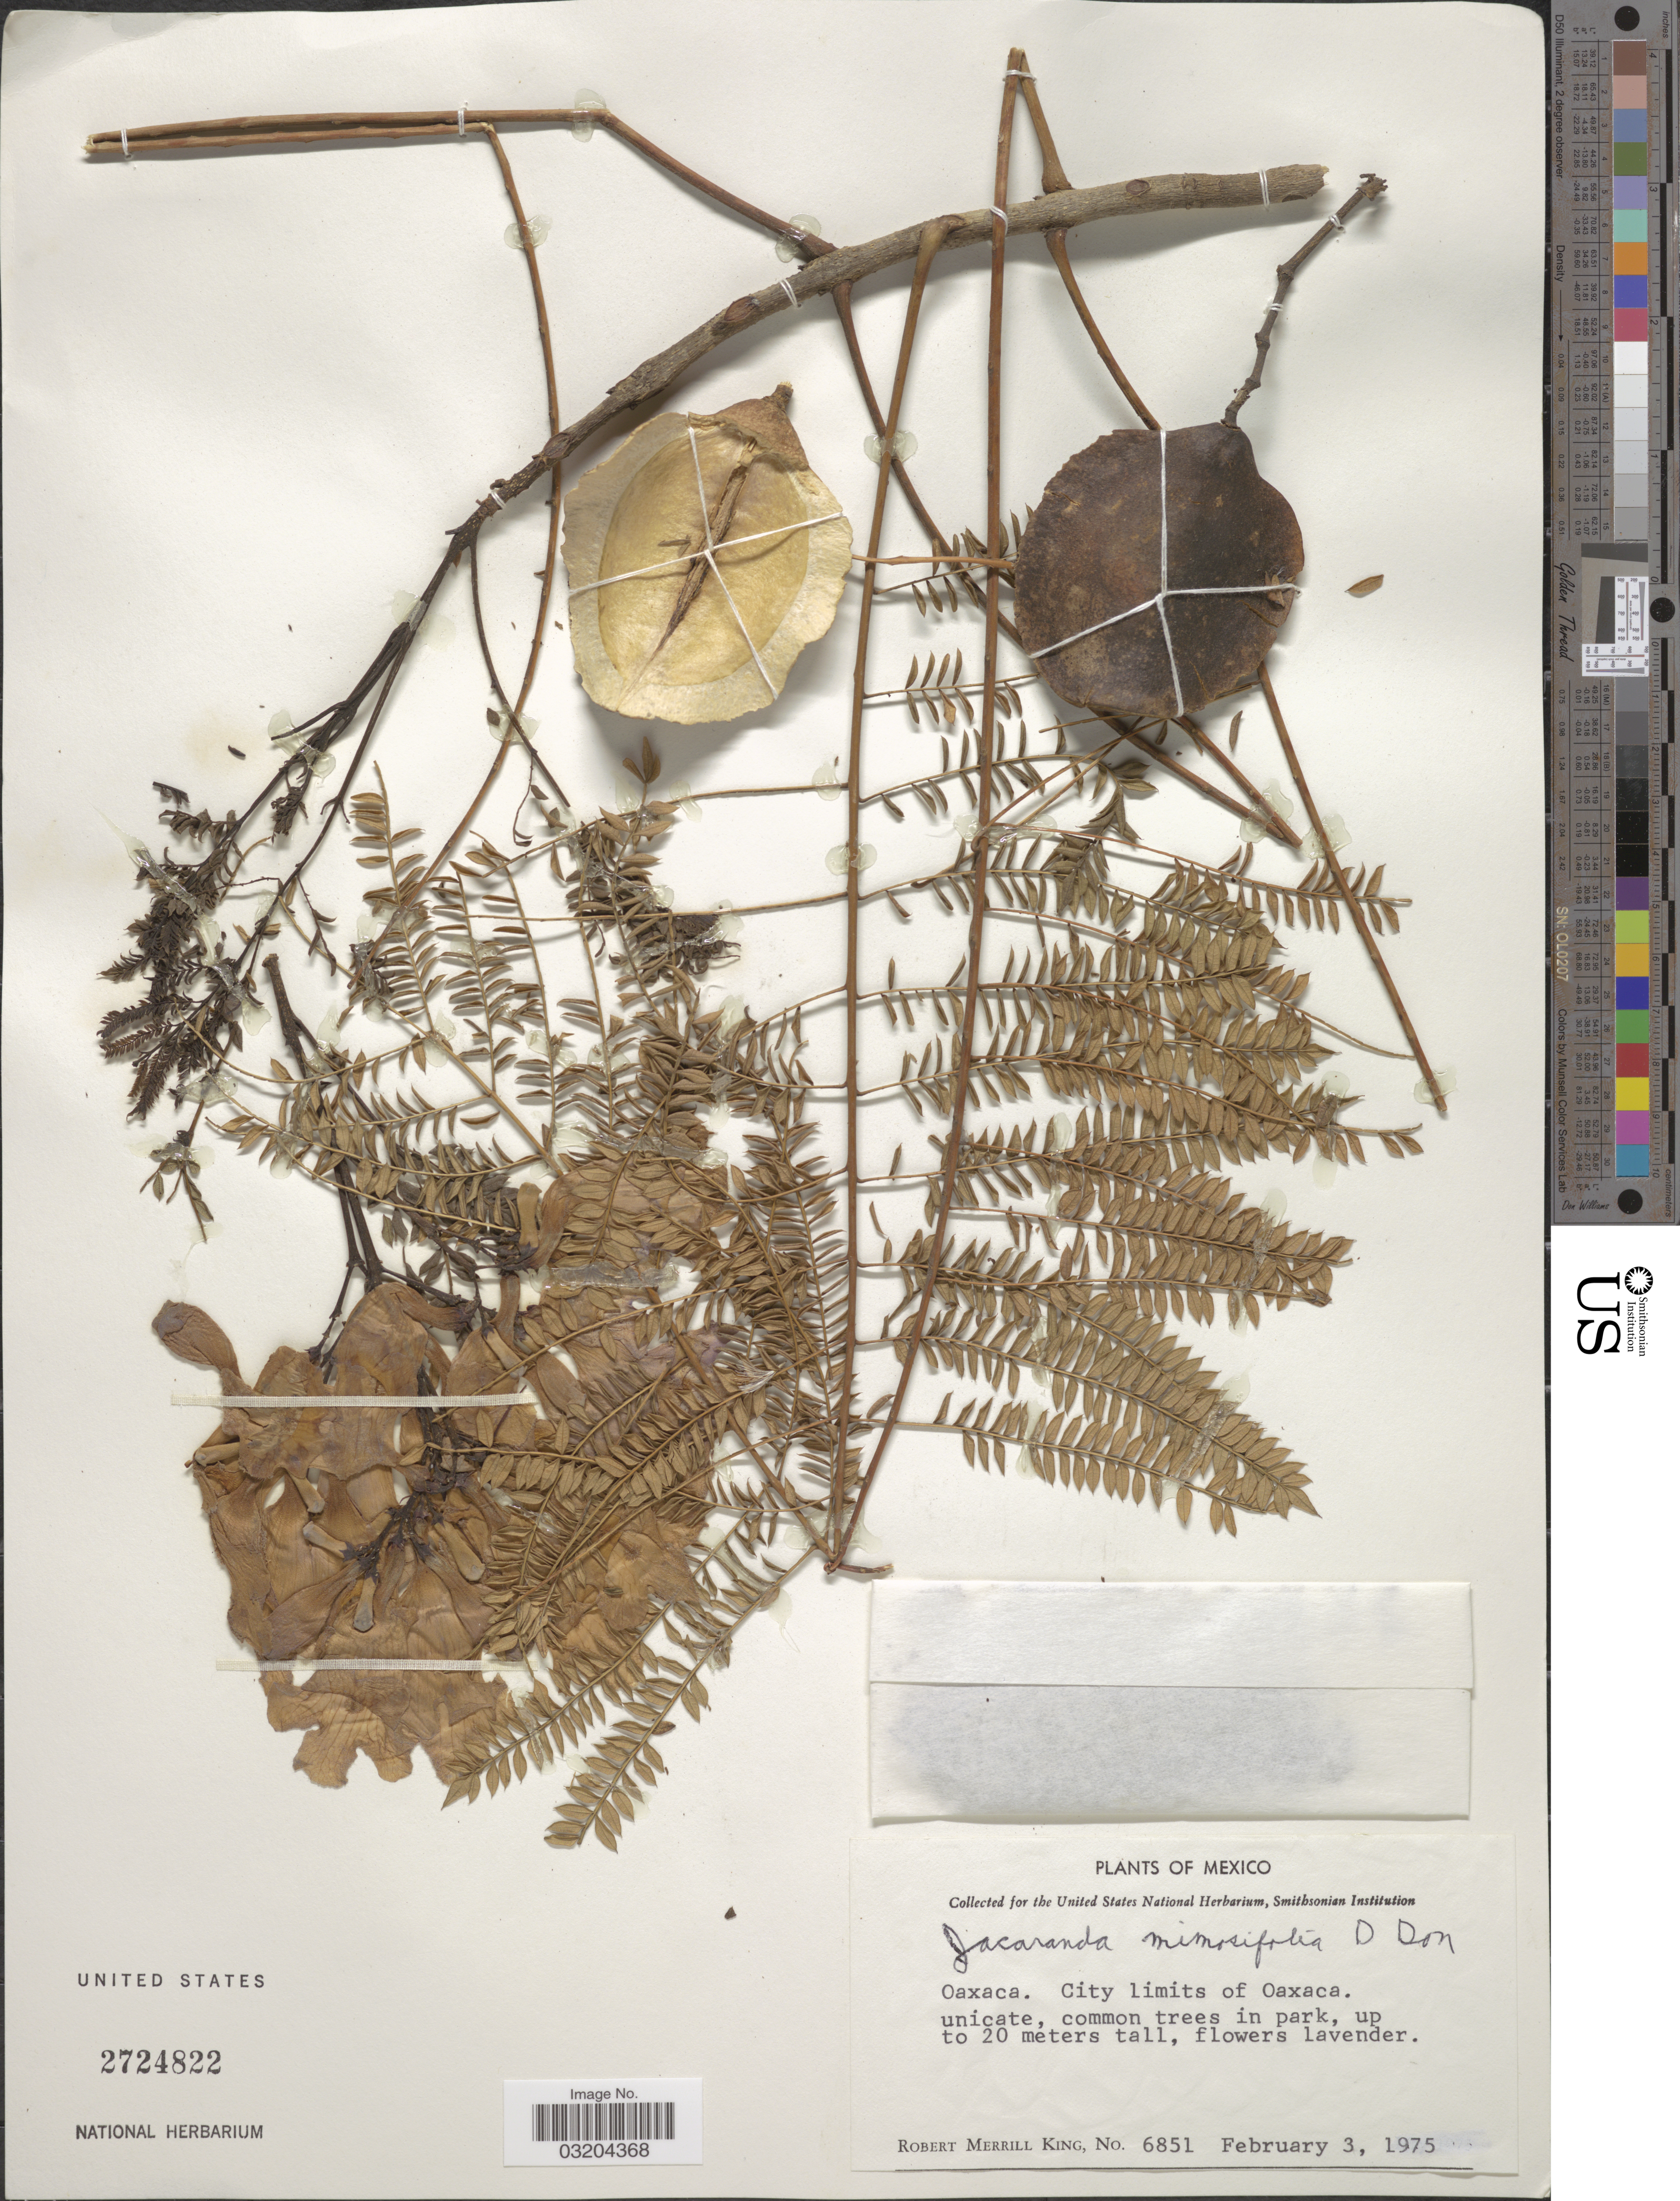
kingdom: Plantae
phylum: Tracheophyta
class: Magnoliopsida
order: Lamiales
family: Bignoniaceae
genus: Jacaranda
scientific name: Jacaranda mimosifolia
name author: D. Don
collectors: R. M. King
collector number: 6851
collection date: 1975-02-03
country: Mexico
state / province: Oaxaca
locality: City limits of Oaxaca.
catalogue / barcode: US 2724822